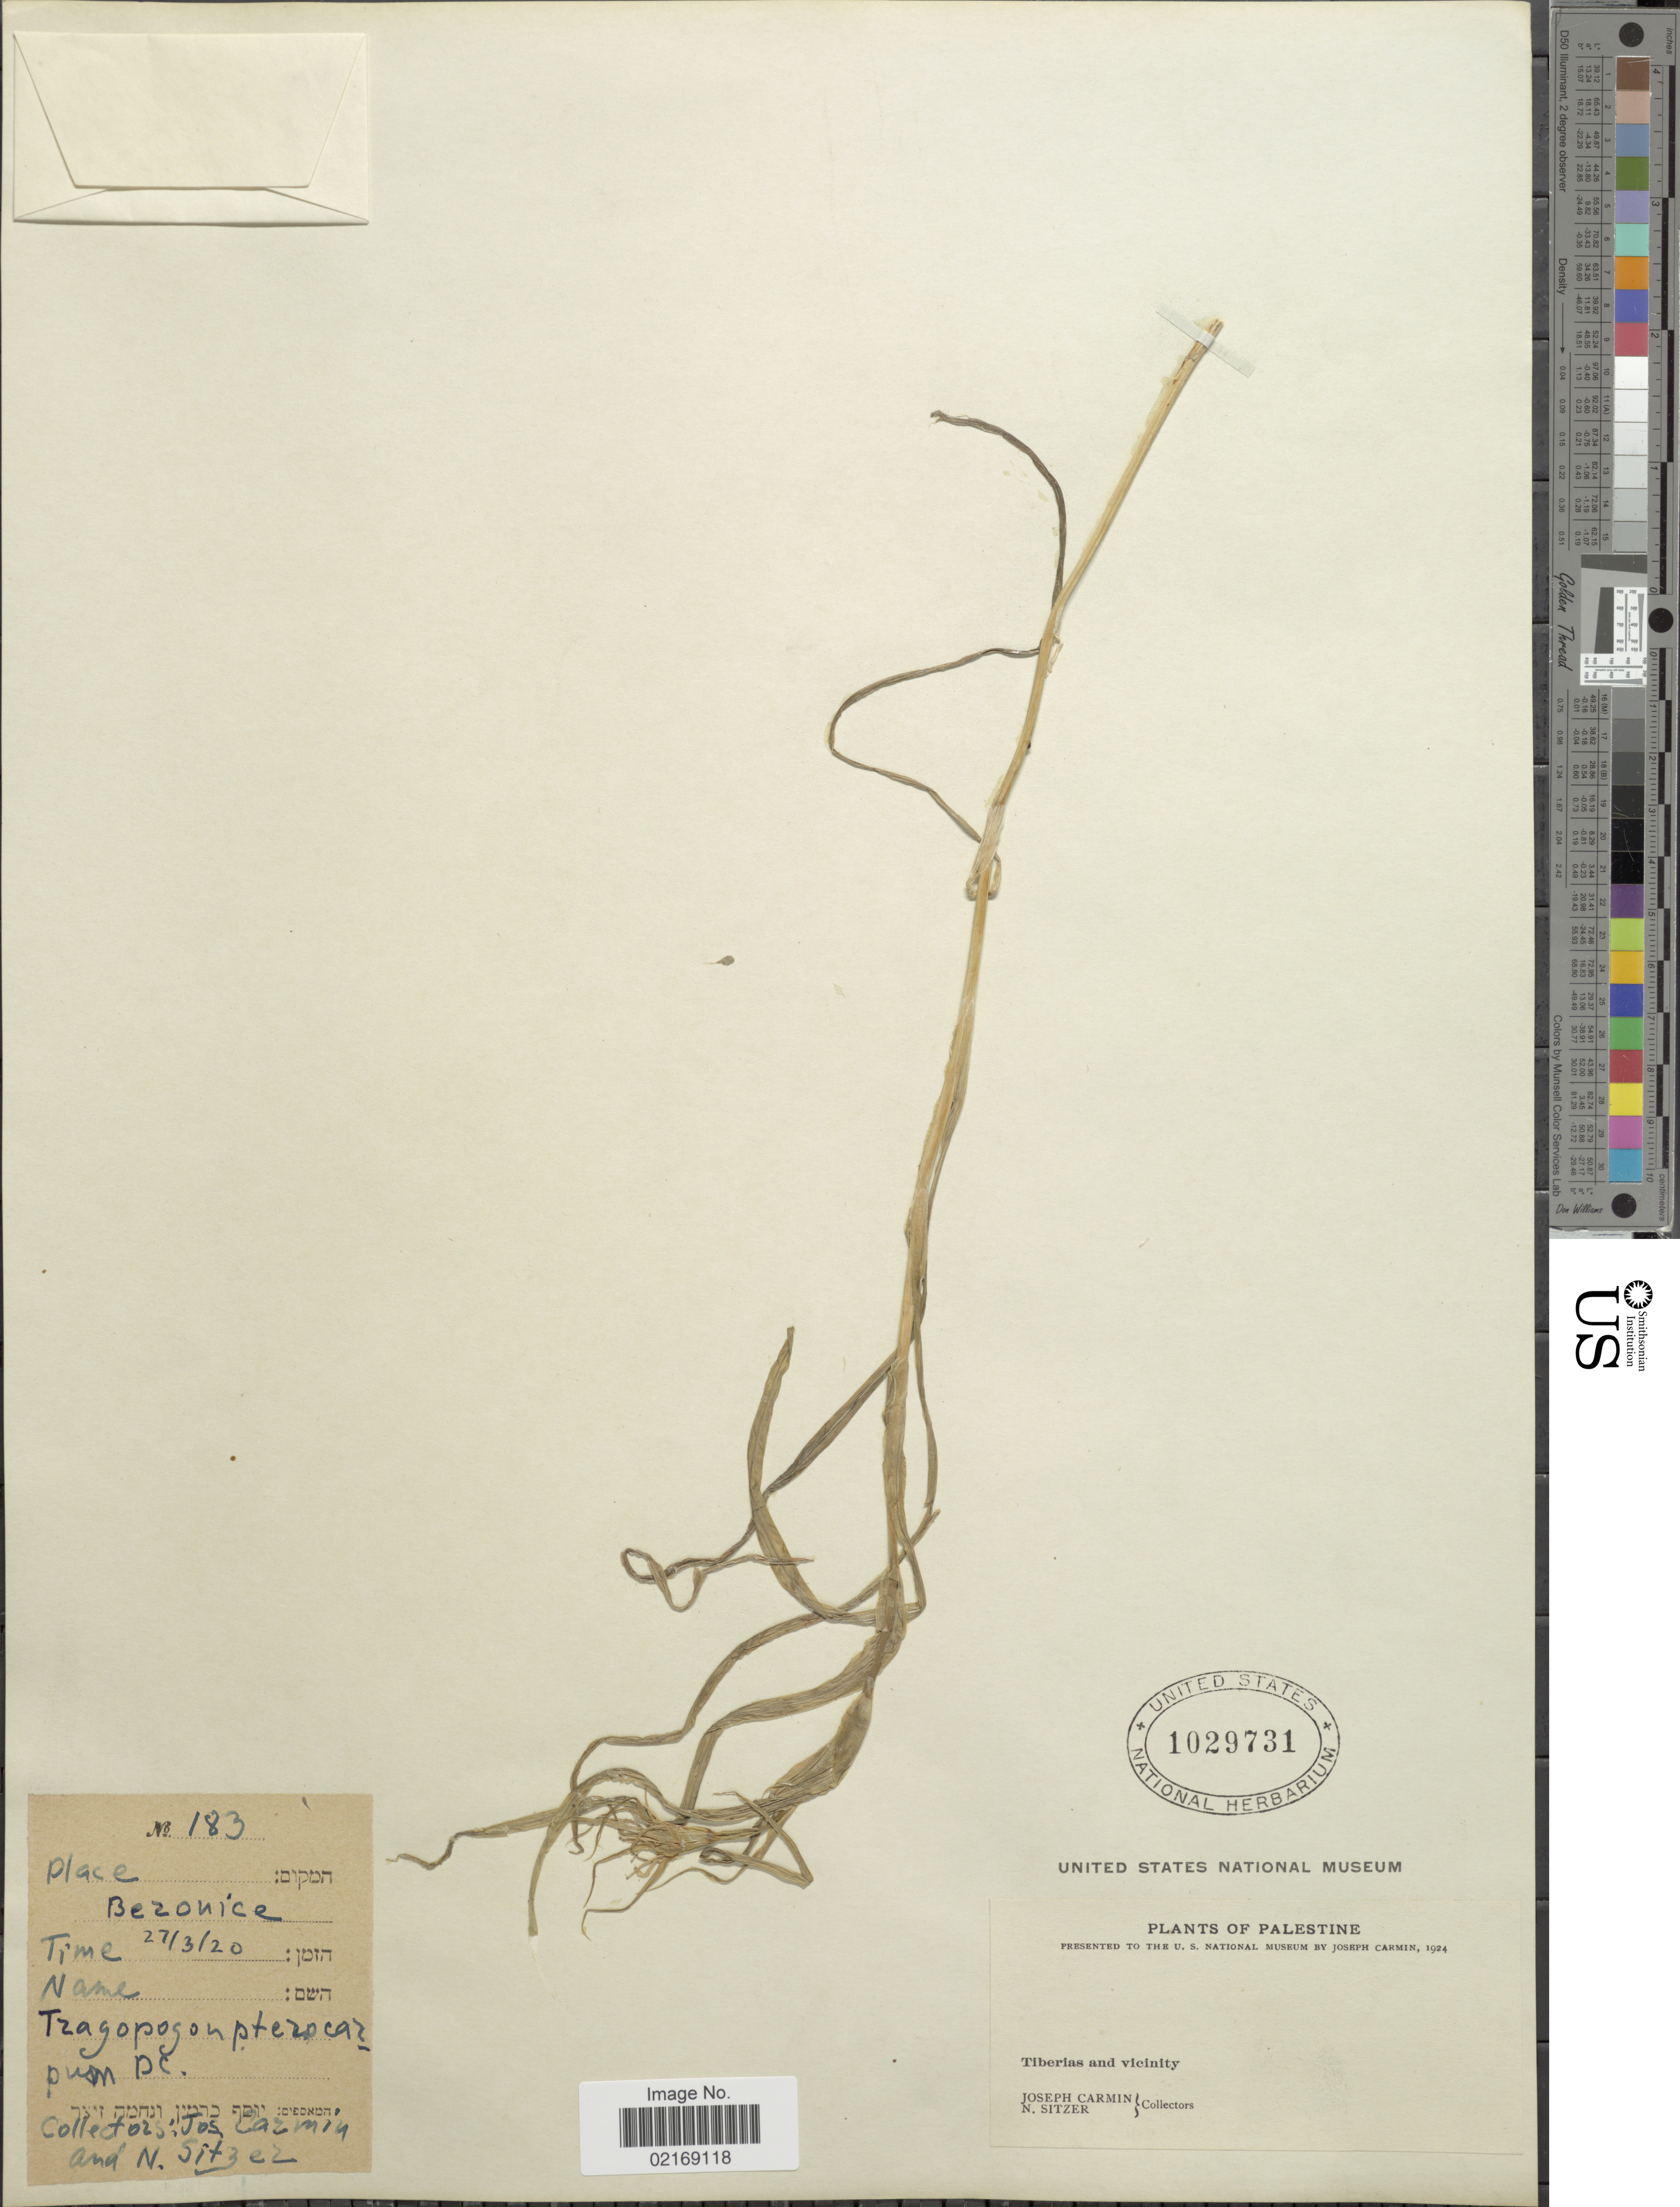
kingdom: Plantae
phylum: Tracheophyta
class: Magnoliopsida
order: Asterales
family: Asteraceae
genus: Tragopogon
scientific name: Tragopogon pterocarpus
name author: DC.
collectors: J. Carmin & N. Sitzer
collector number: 183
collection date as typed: Transcribed d/m/y: 27/3/20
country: Israel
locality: Palestine. Tiberias and vicinity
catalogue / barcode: US 1029731